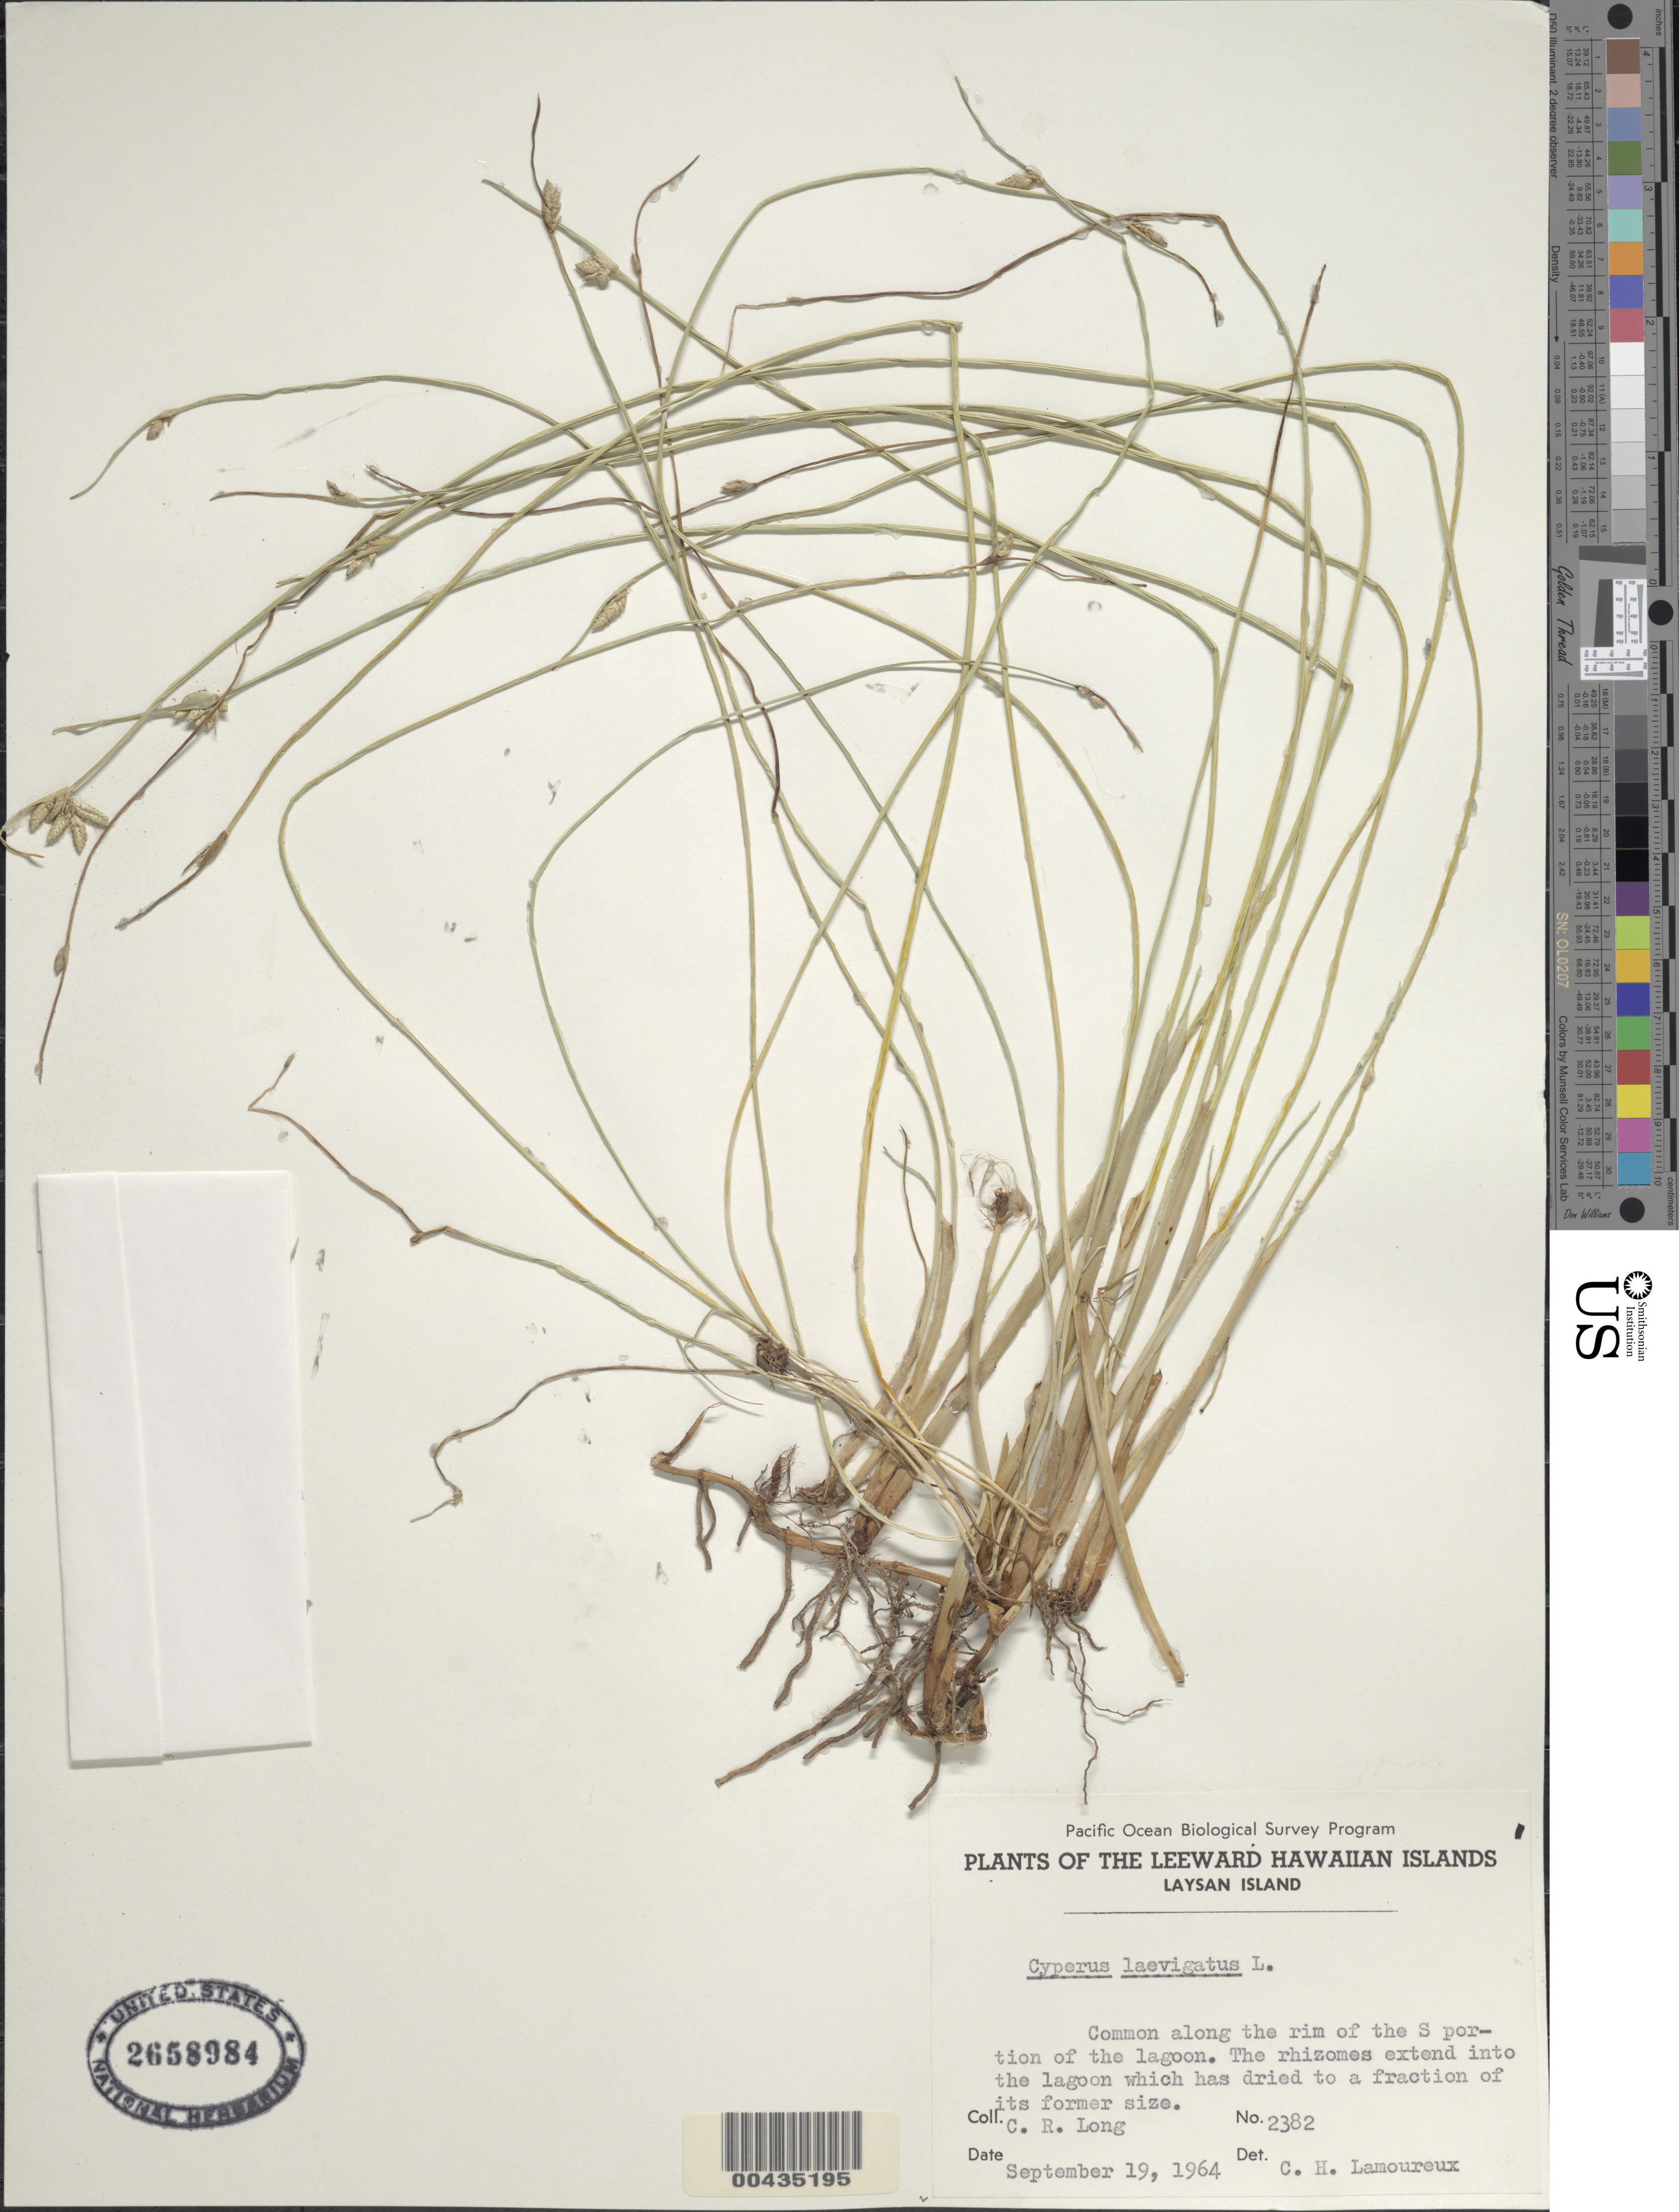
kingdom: Plantae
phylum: Tracheophyta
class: Liliopsida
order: Poales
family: Cyperaceae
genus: Cyperus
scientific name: Cyperus laevigatus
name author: L.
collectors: C. Long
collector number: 2382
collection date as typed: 19 Sep 1964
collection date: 1964-09-19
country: United States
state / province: Hawaii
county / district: Honolulu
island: Laysan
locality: Laysan - along the rim of the south portion of the lagoon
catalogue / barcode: US 2658984